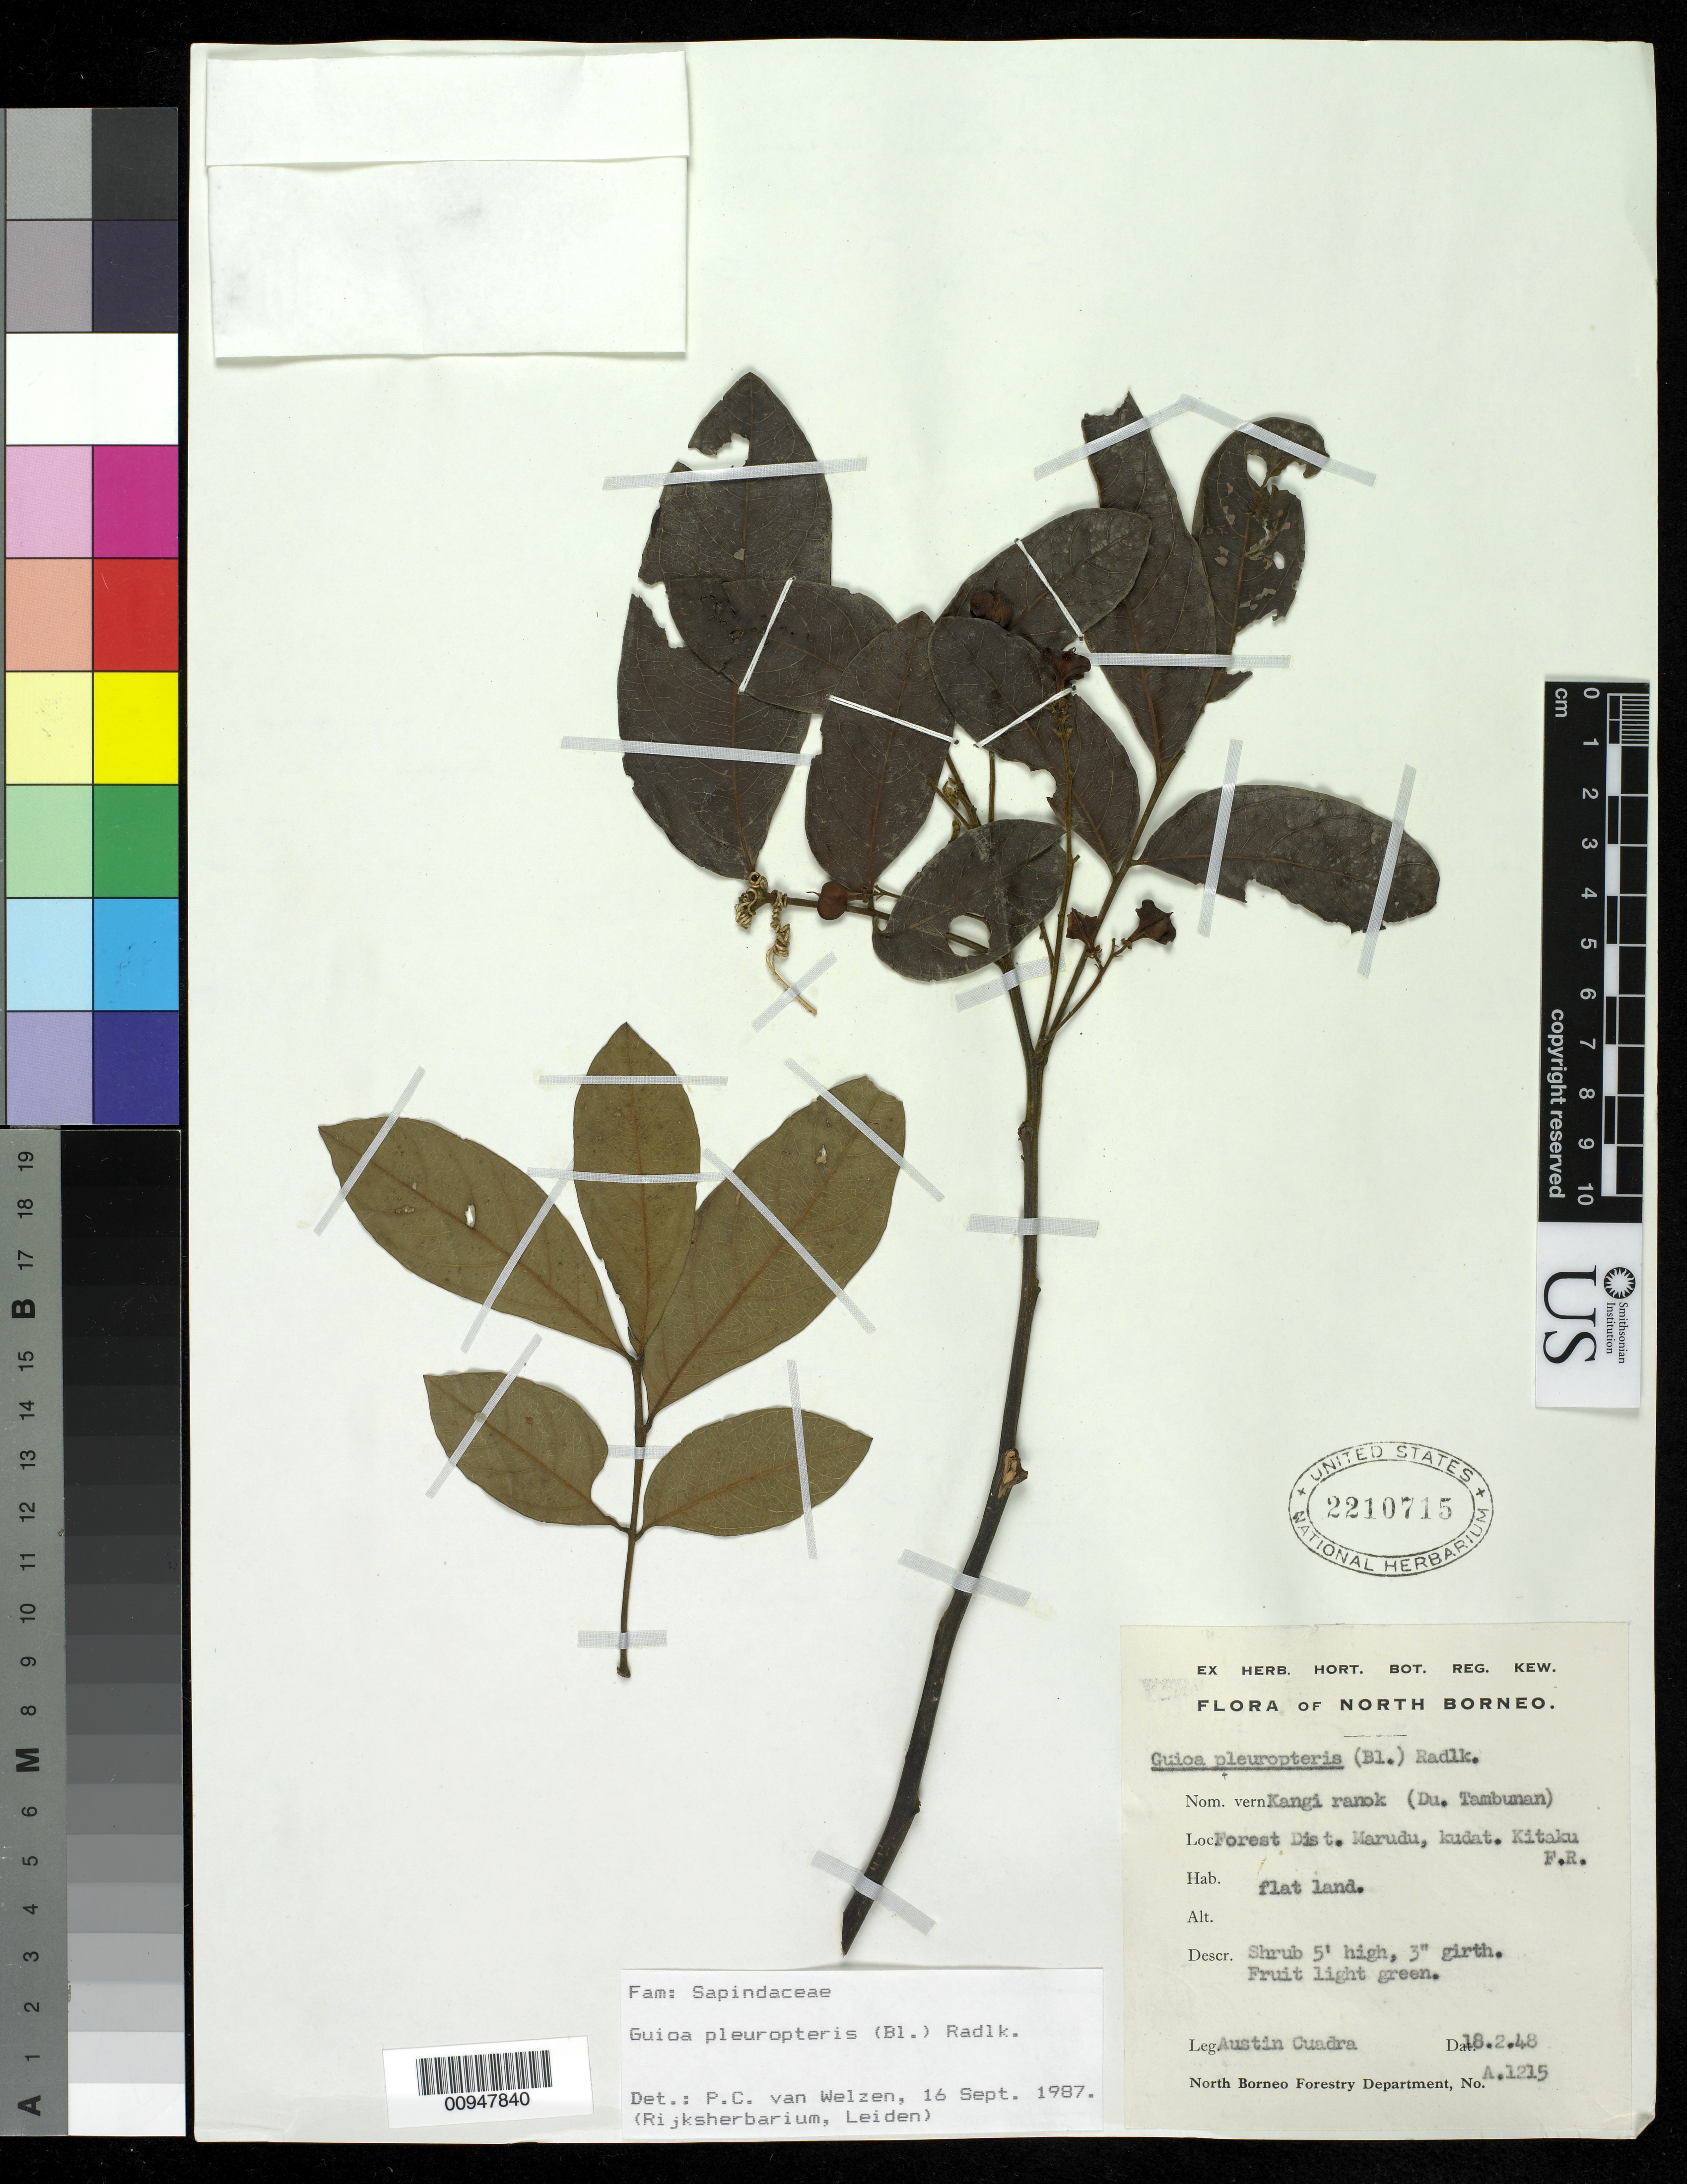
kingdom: Plantae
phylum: Tracheophyta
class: Magnoliopsida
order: Sapindales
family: Sapindaceae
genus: Guioa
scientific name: Guioa pleuropteris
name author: (Blume) Radlk.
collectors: A. Cuadra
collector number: A 1215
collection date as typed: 18 Feb 1948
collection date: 1948-02-18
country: Malaysia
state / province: Sabah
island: Borneo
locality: Forest Dist. Marudu, kudat. Kitaku F.R.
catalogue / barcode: US 2210715